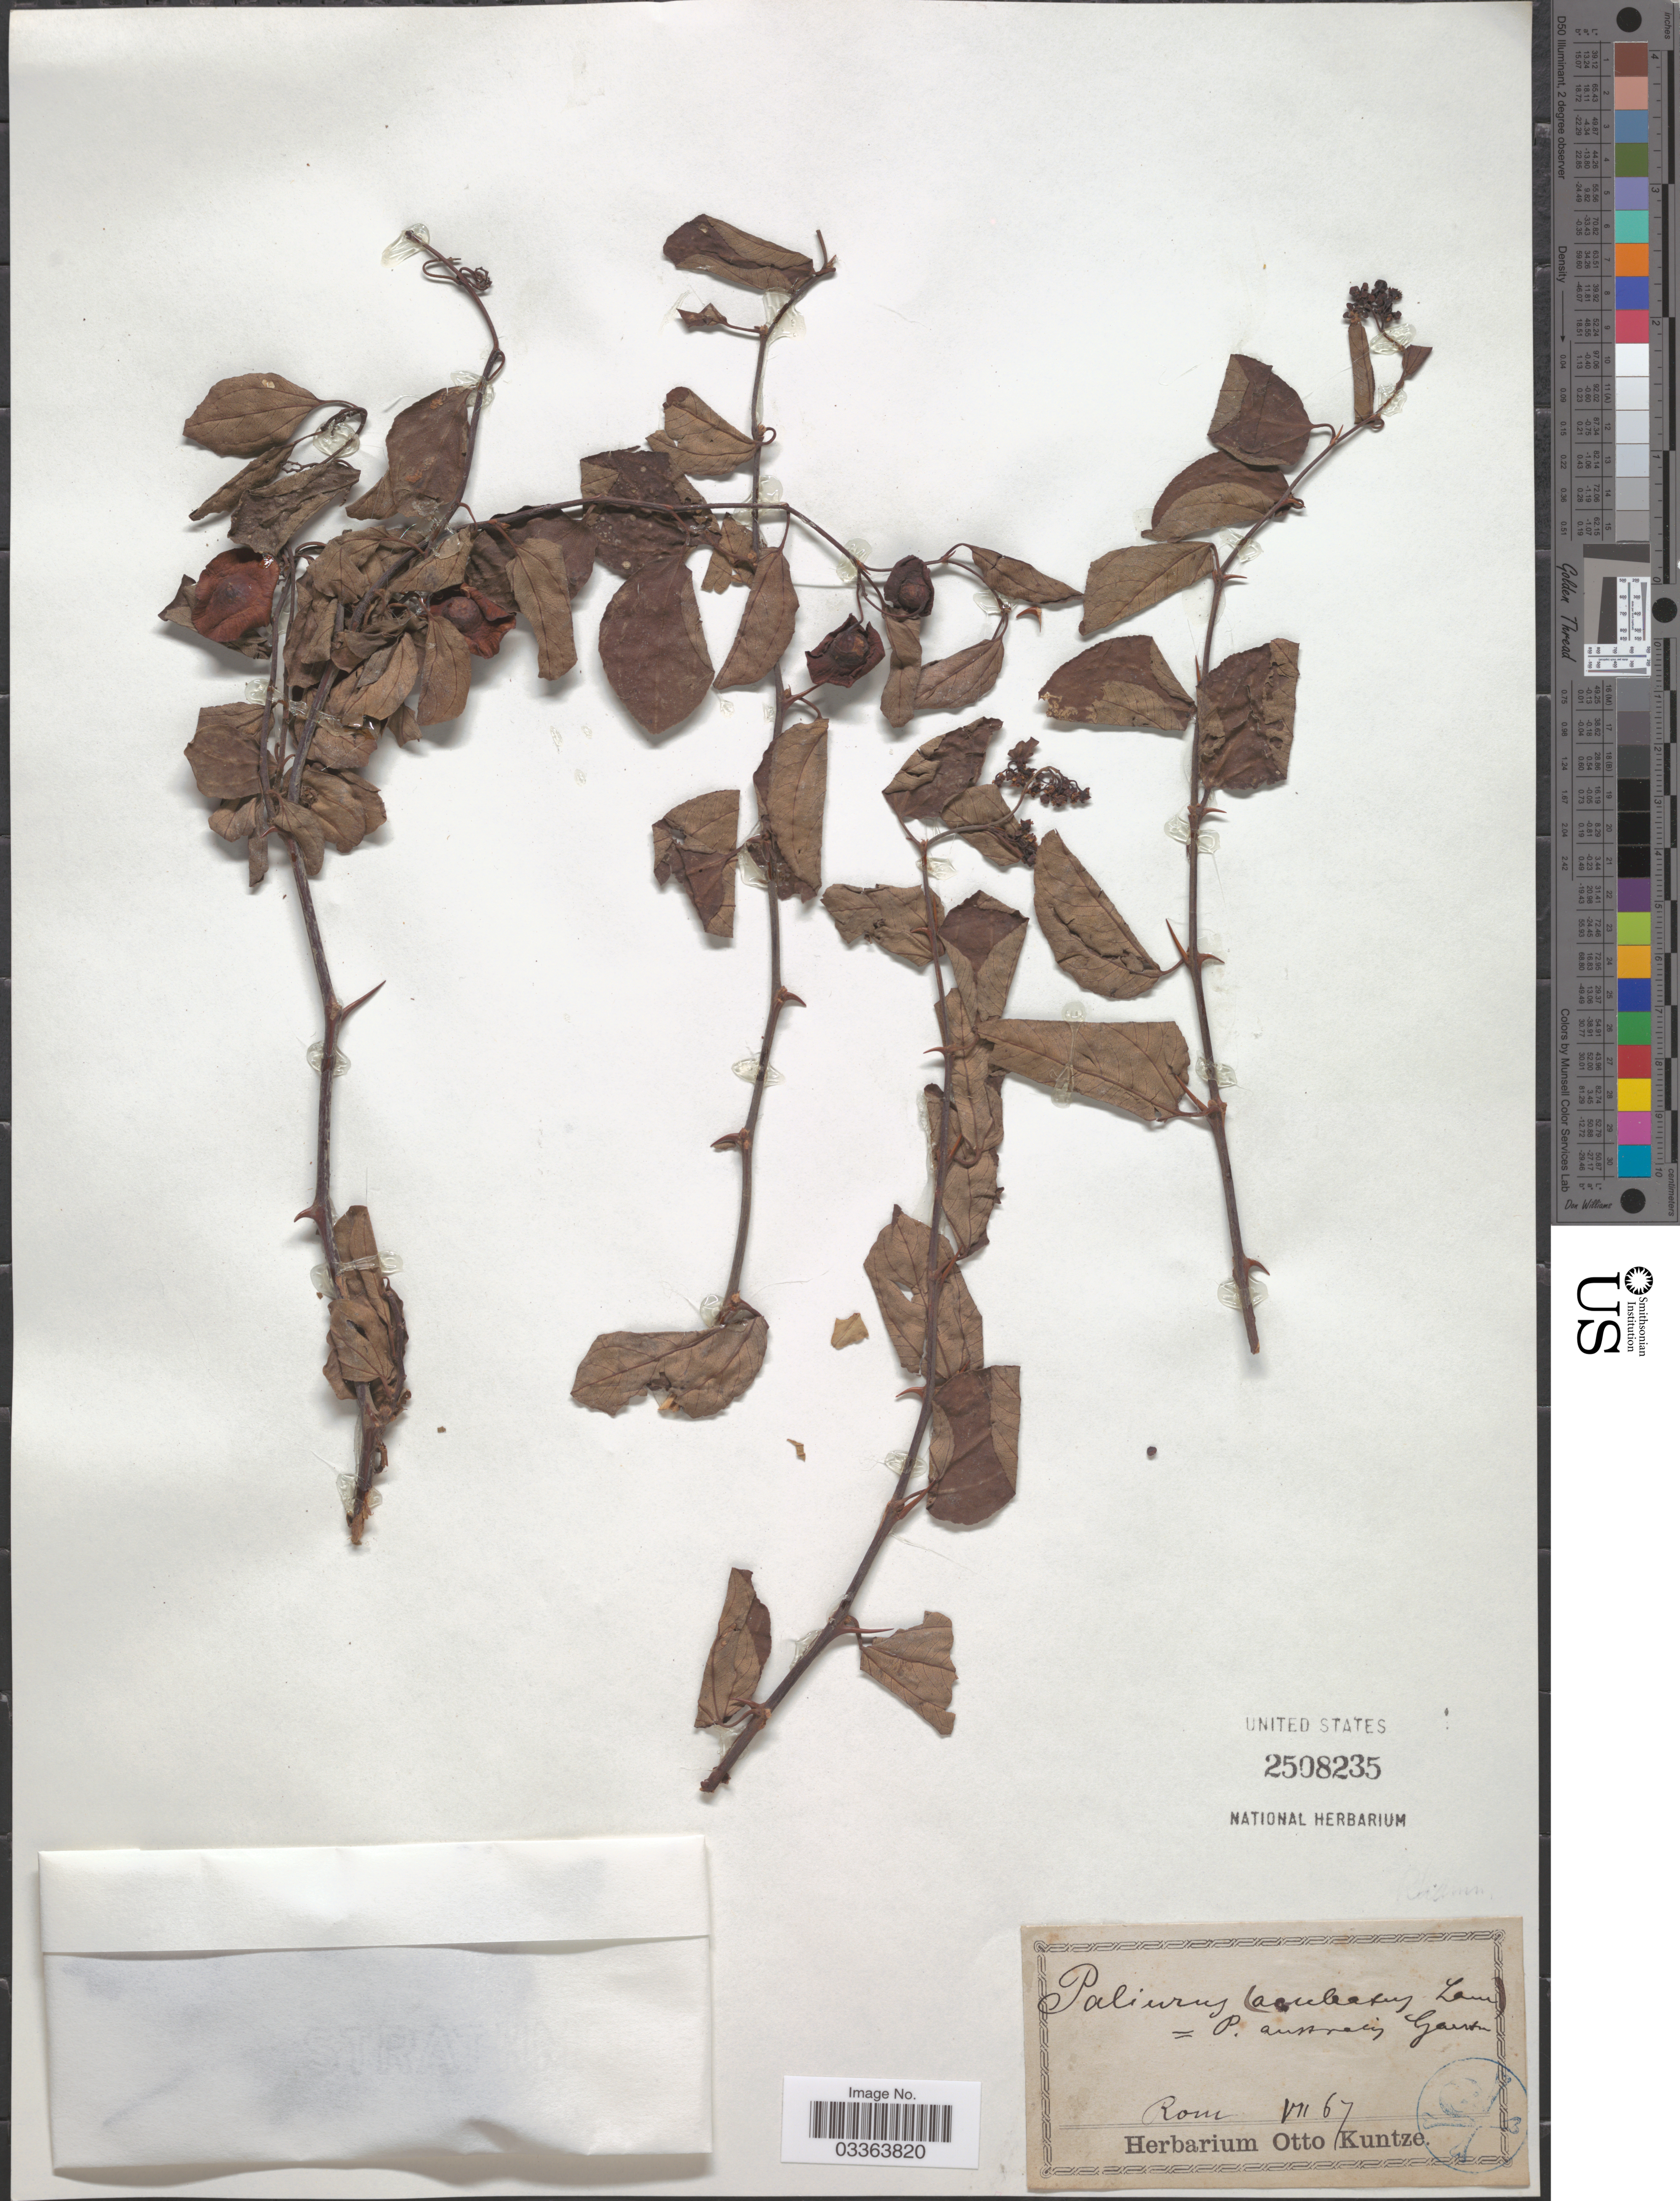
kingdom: Plantae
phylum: Tracheophyta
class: Magnoliopsida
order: Rosales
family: Rhamnaceae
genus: Paliurus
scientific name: Paliurus australis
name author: Gaertn.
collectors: ex herb. Otto Kuntze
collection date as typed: Transcribed d/m/y: /7/67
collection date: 1867-07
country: Italy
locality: Rom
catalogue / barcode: US 2508235